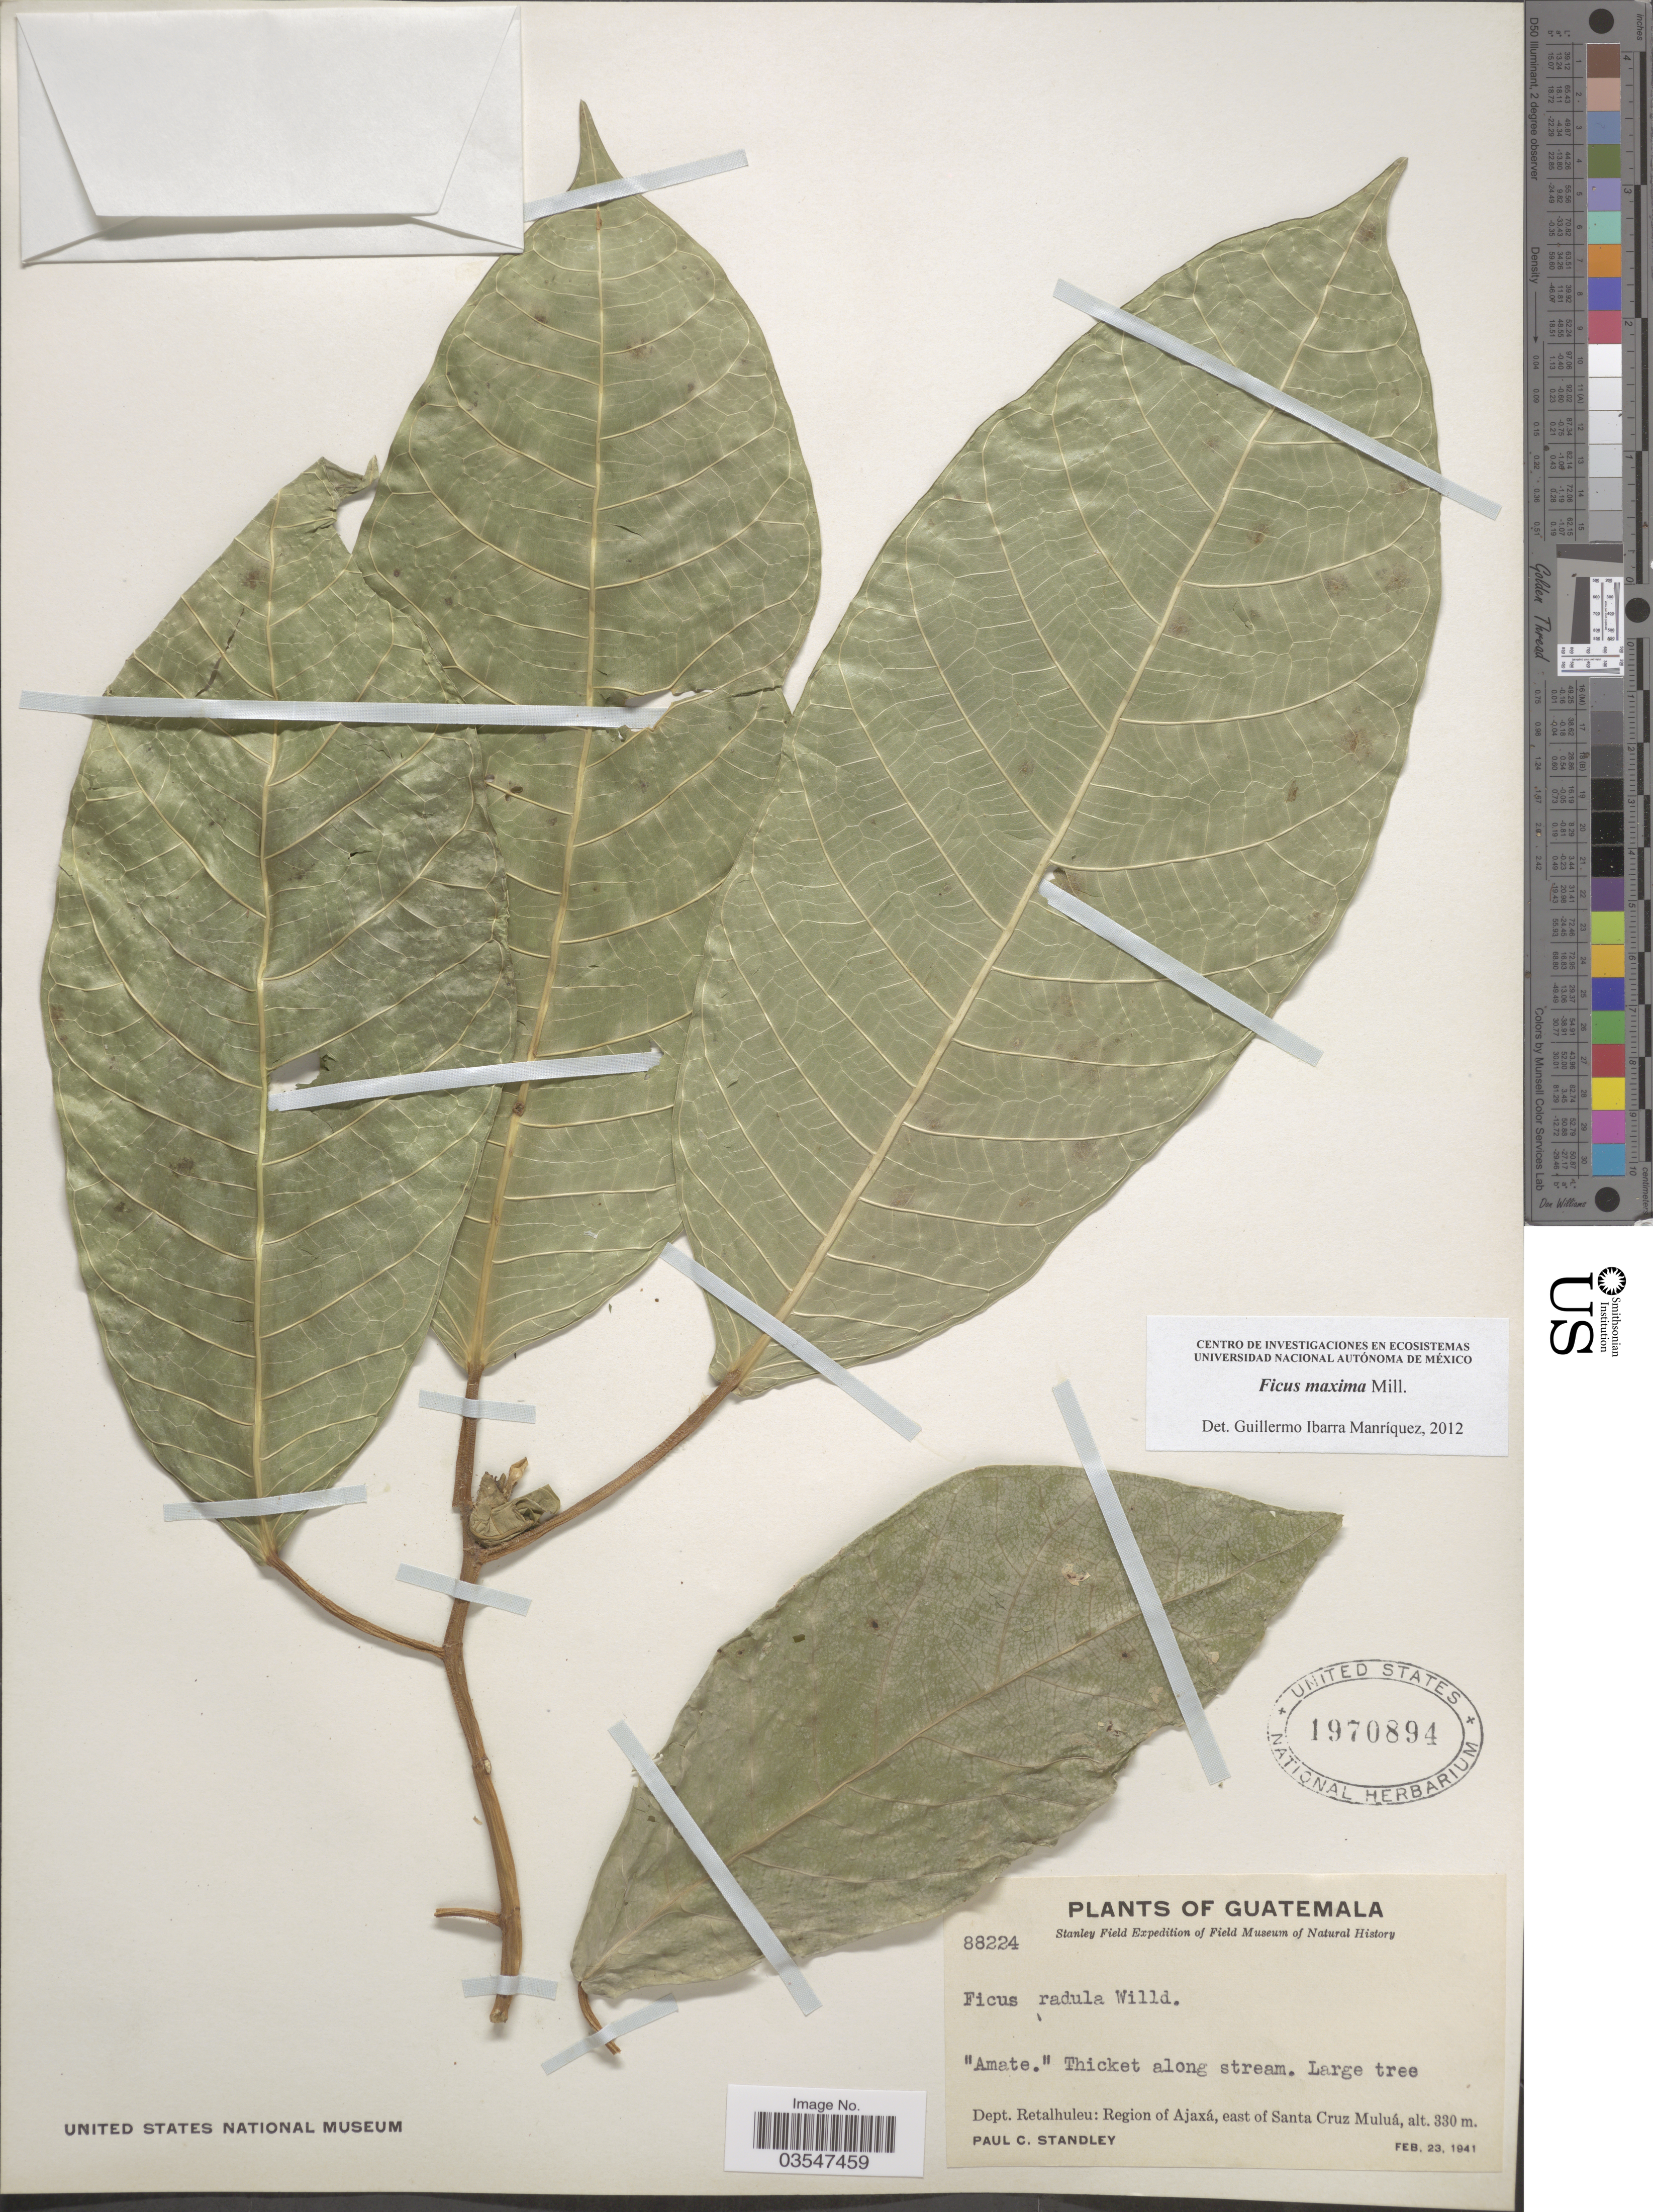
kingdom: Plantae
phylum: Tracheophyta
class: Magnoliopsida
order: Rosales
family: Moraceae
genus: Ficus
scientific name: Ficus maxima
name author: Mill.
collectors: P. C. Standley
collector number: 88224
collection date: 1941-02-23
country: Guatemala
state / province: Retalhuleu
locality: Dept. Retalhuleu: Region of Ajaxá, east of Santa Cruz Muluá.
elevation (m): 330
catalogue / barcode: US 1970894